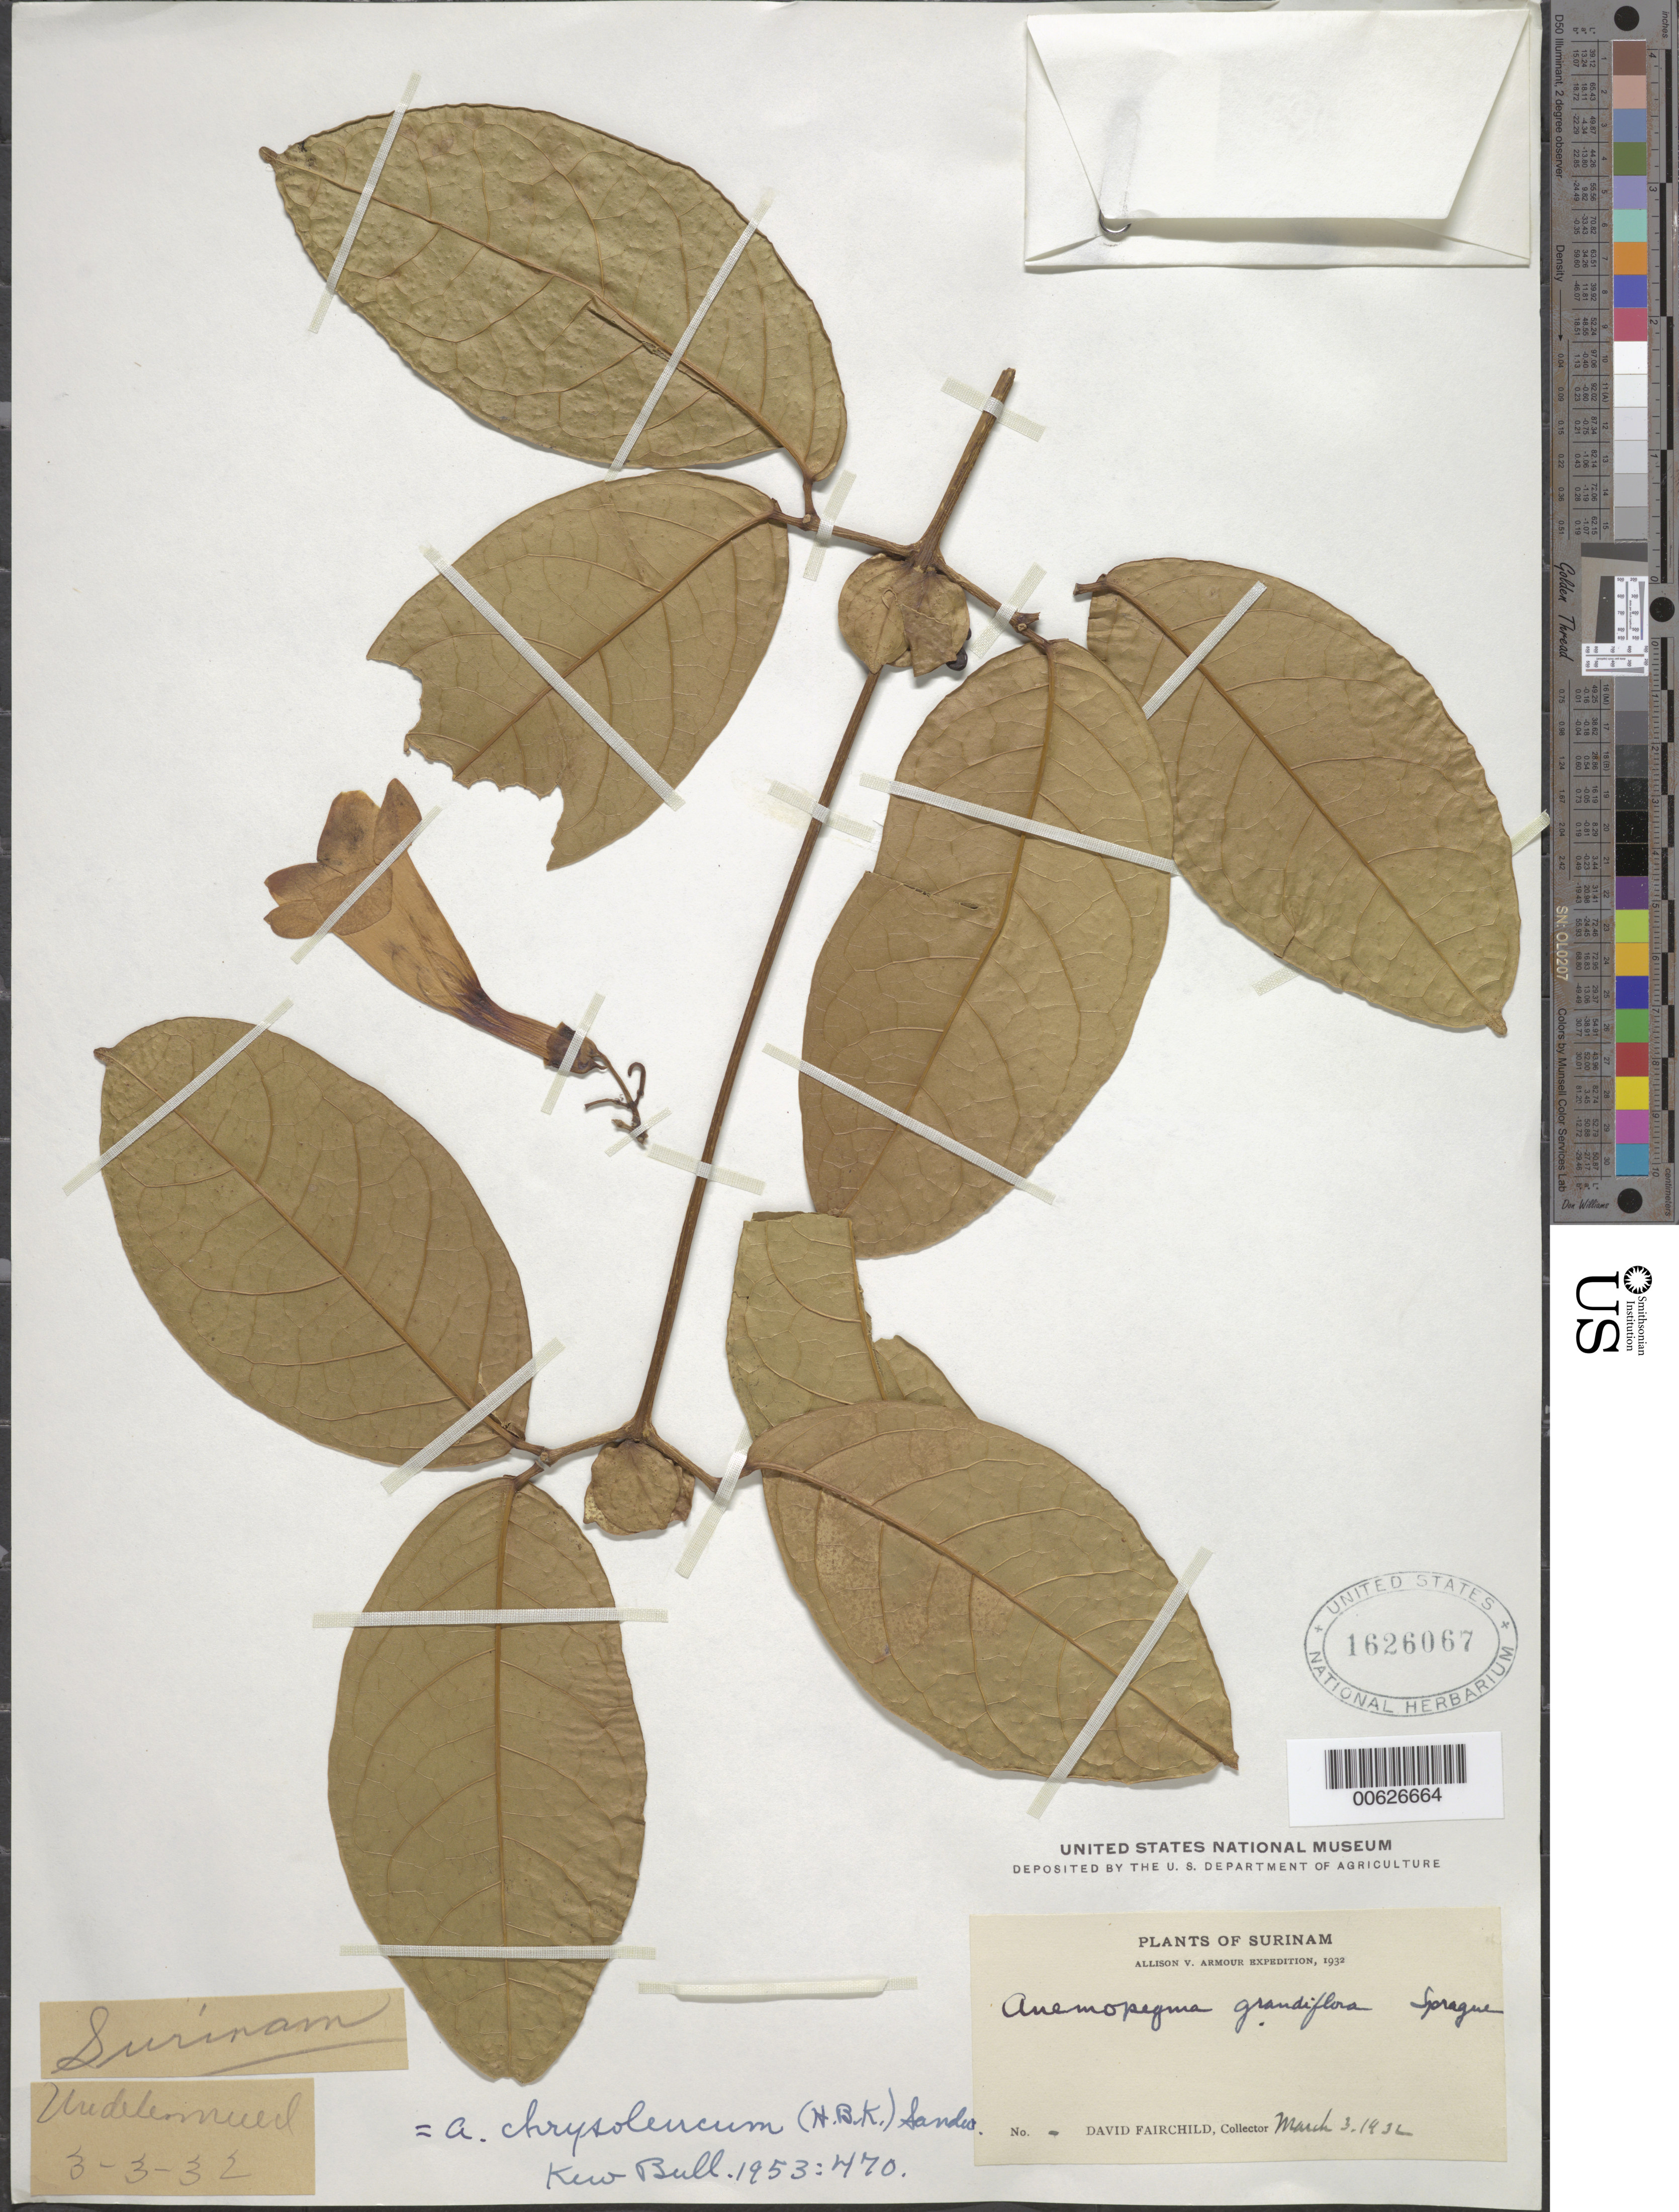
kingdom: Plantae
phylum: Tracheophyta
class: Magnoliopsida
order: Lamiales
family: Bignoniaceae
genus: Anemopaegma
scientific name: Anemopaegma chrysoleucum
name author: (Kunth) Sandwith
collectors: D. G. Fairchild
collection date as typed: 3-Mar-32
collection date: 1932-03-03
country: Suriname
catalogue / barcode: US 1626067